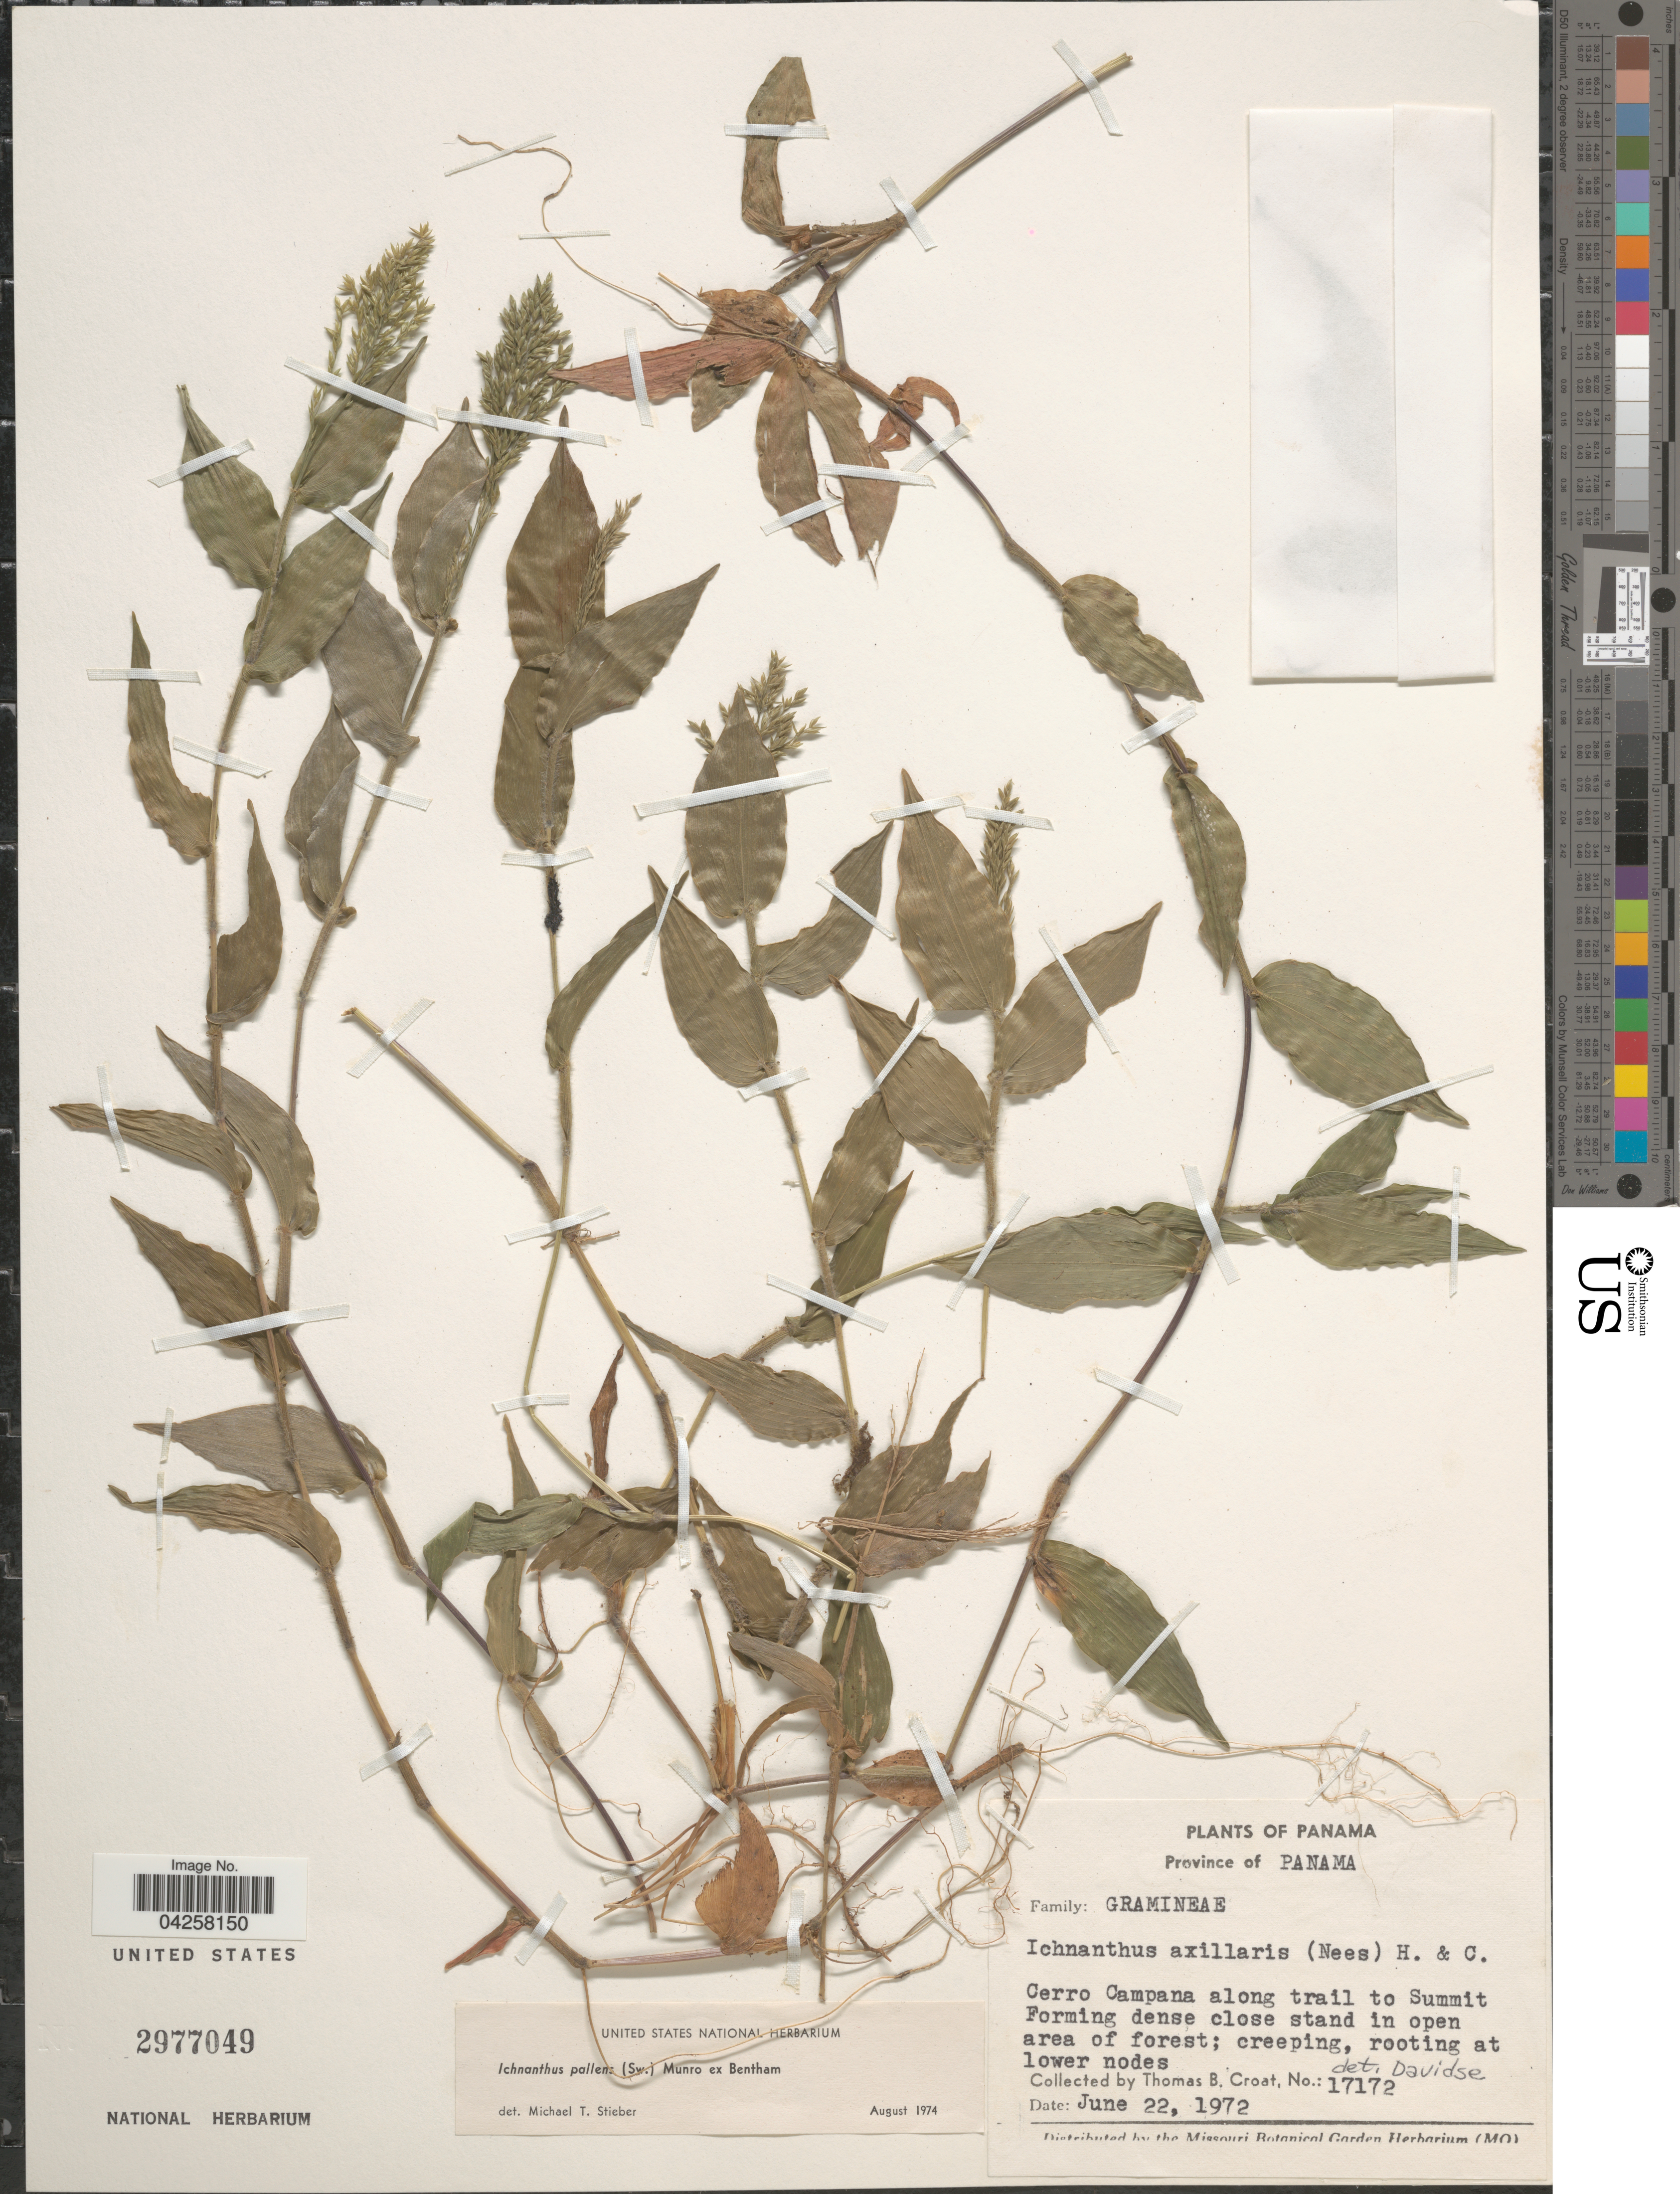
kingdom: Plantae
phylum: Tracheophyta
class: Liliopsida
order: Poales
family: Poaceae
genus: Ichnanthus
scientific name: Ichnanthus pallens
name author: (Sw.) Munro ex Benth.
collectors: T. B. Croat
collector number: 17172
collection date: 1972-06-22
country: Panama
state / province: Panamá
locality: Cerro Campana along trail to Summit.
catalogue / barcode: US 2977049